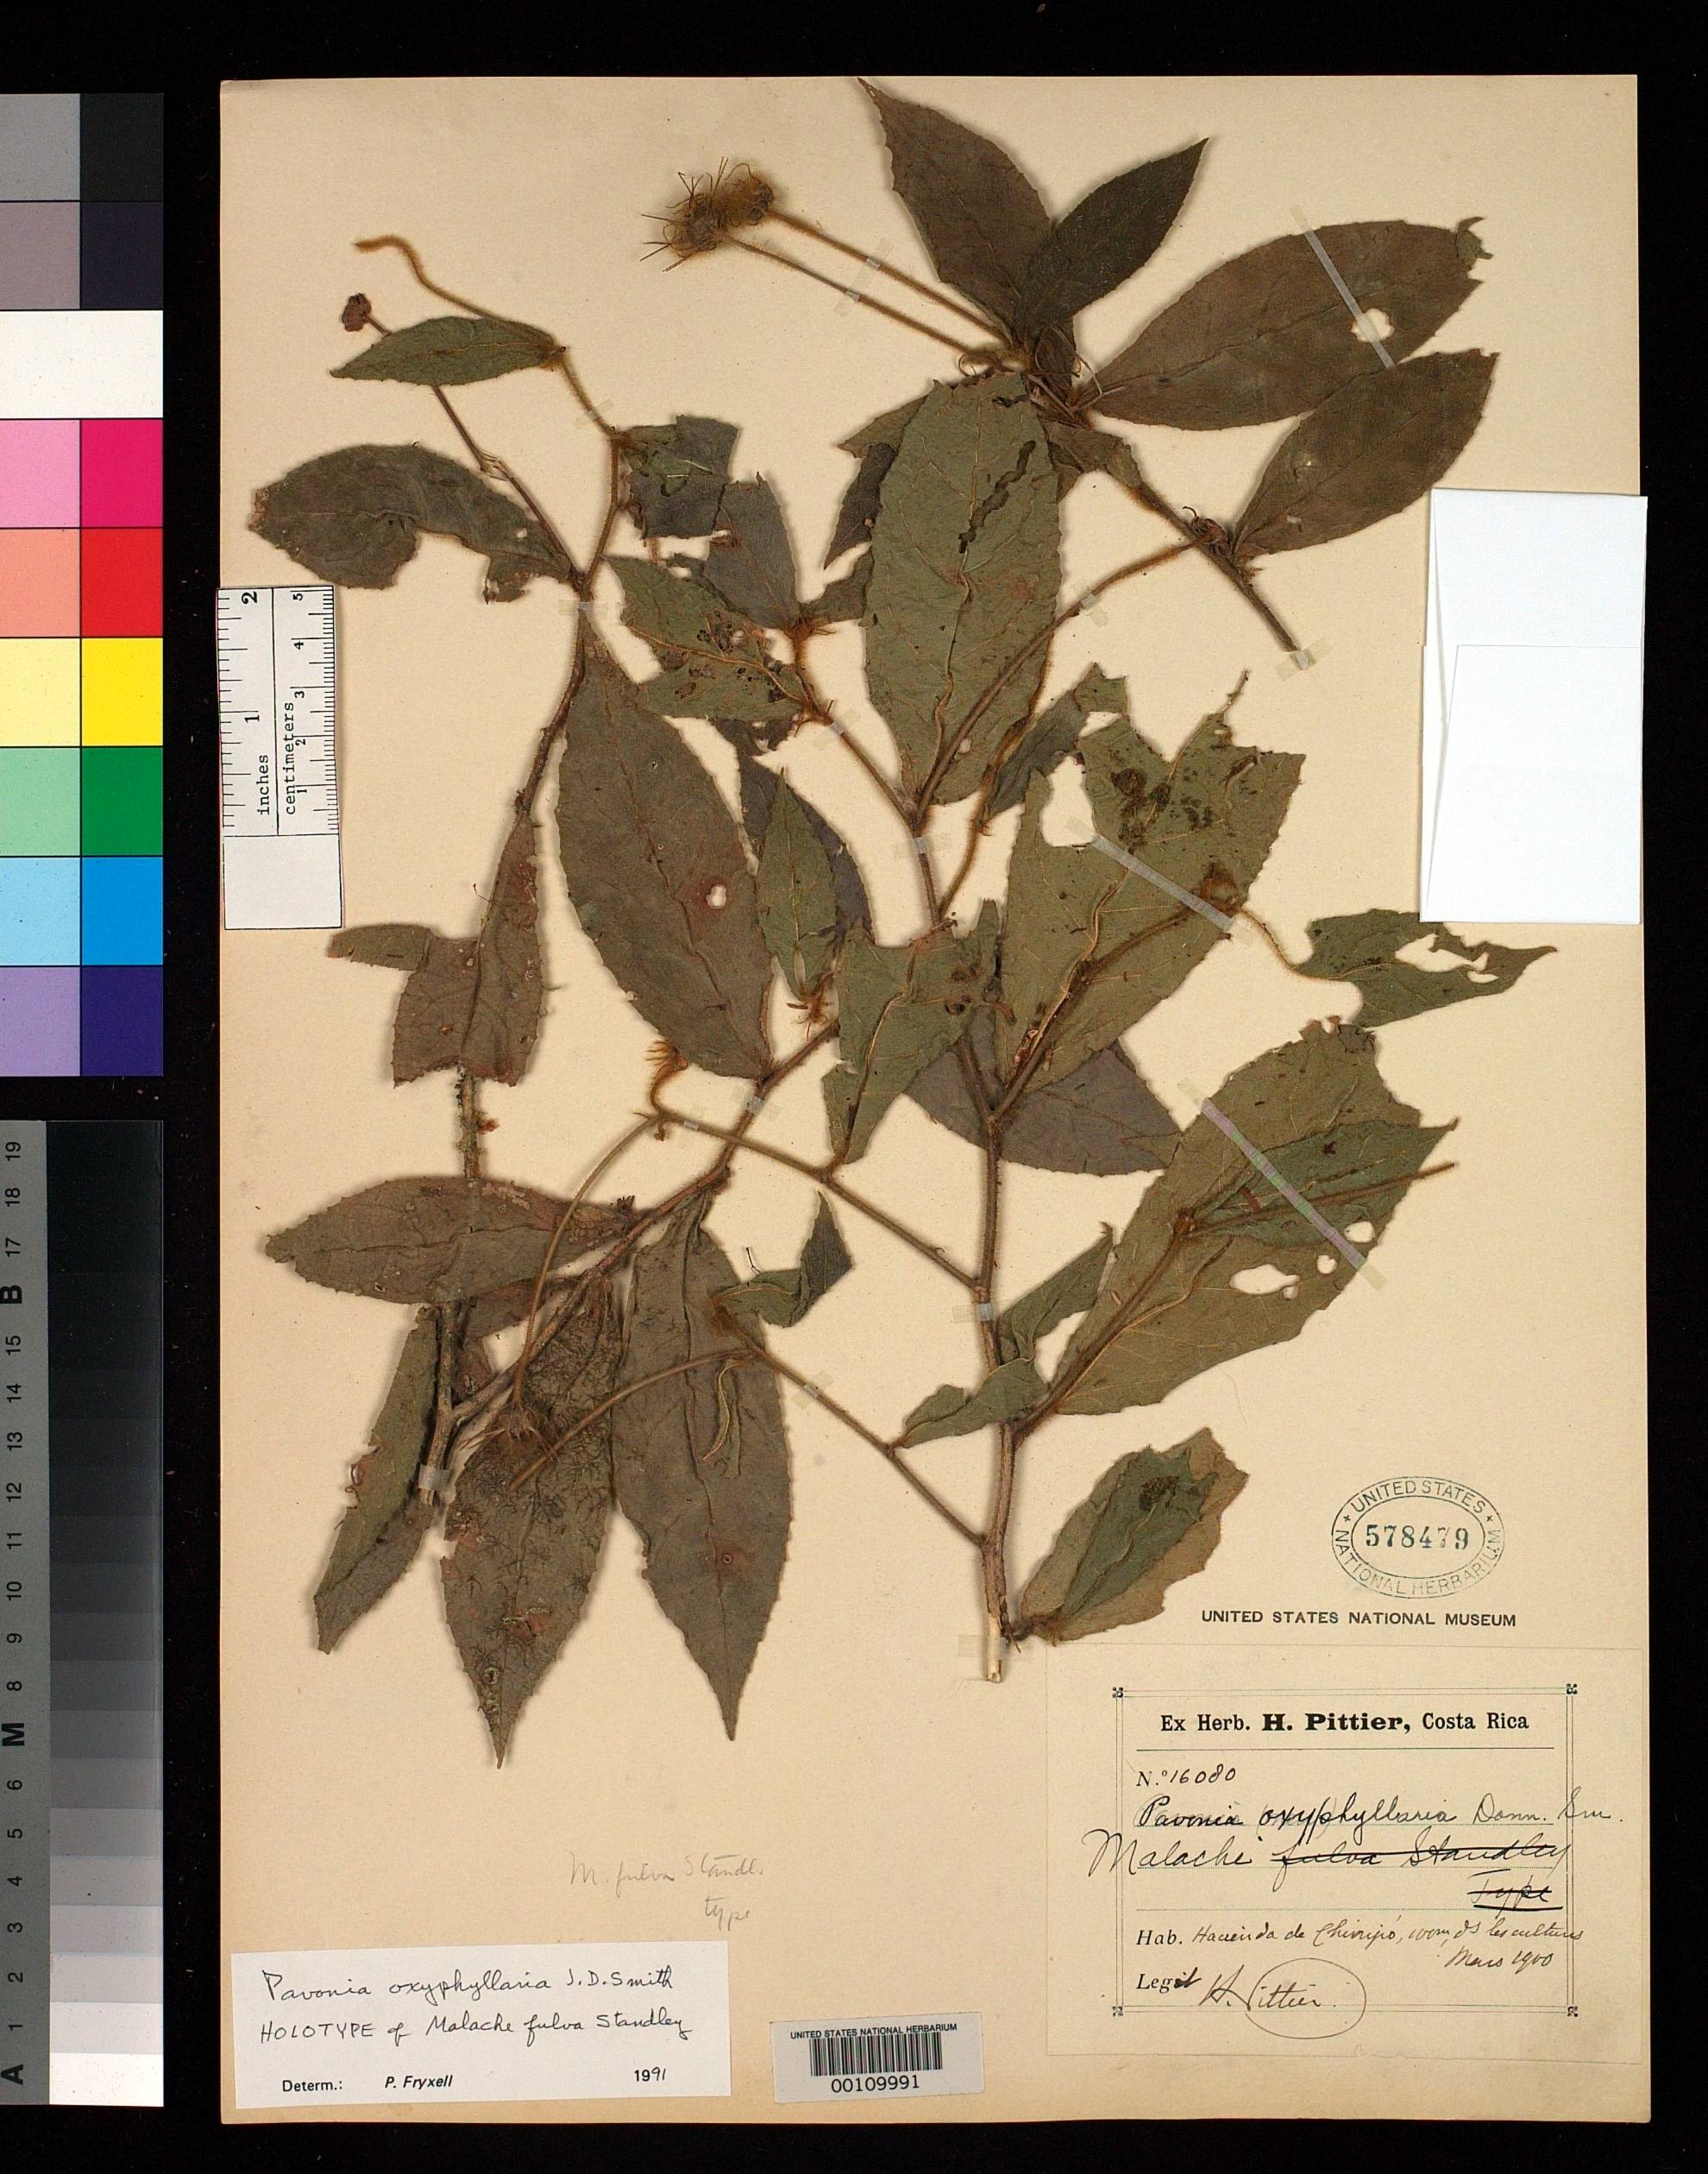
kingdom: Plantae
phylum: Tracheophyta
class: Magnoliopsida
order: Malvales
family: Malvaceae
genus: Malache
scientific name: Malache fulva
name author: Standl.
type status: Holotype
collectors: H. F. Pittier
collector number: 16080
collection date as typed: Mar 1900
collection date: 1900-03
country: Costa Rica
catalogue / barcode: US 578479